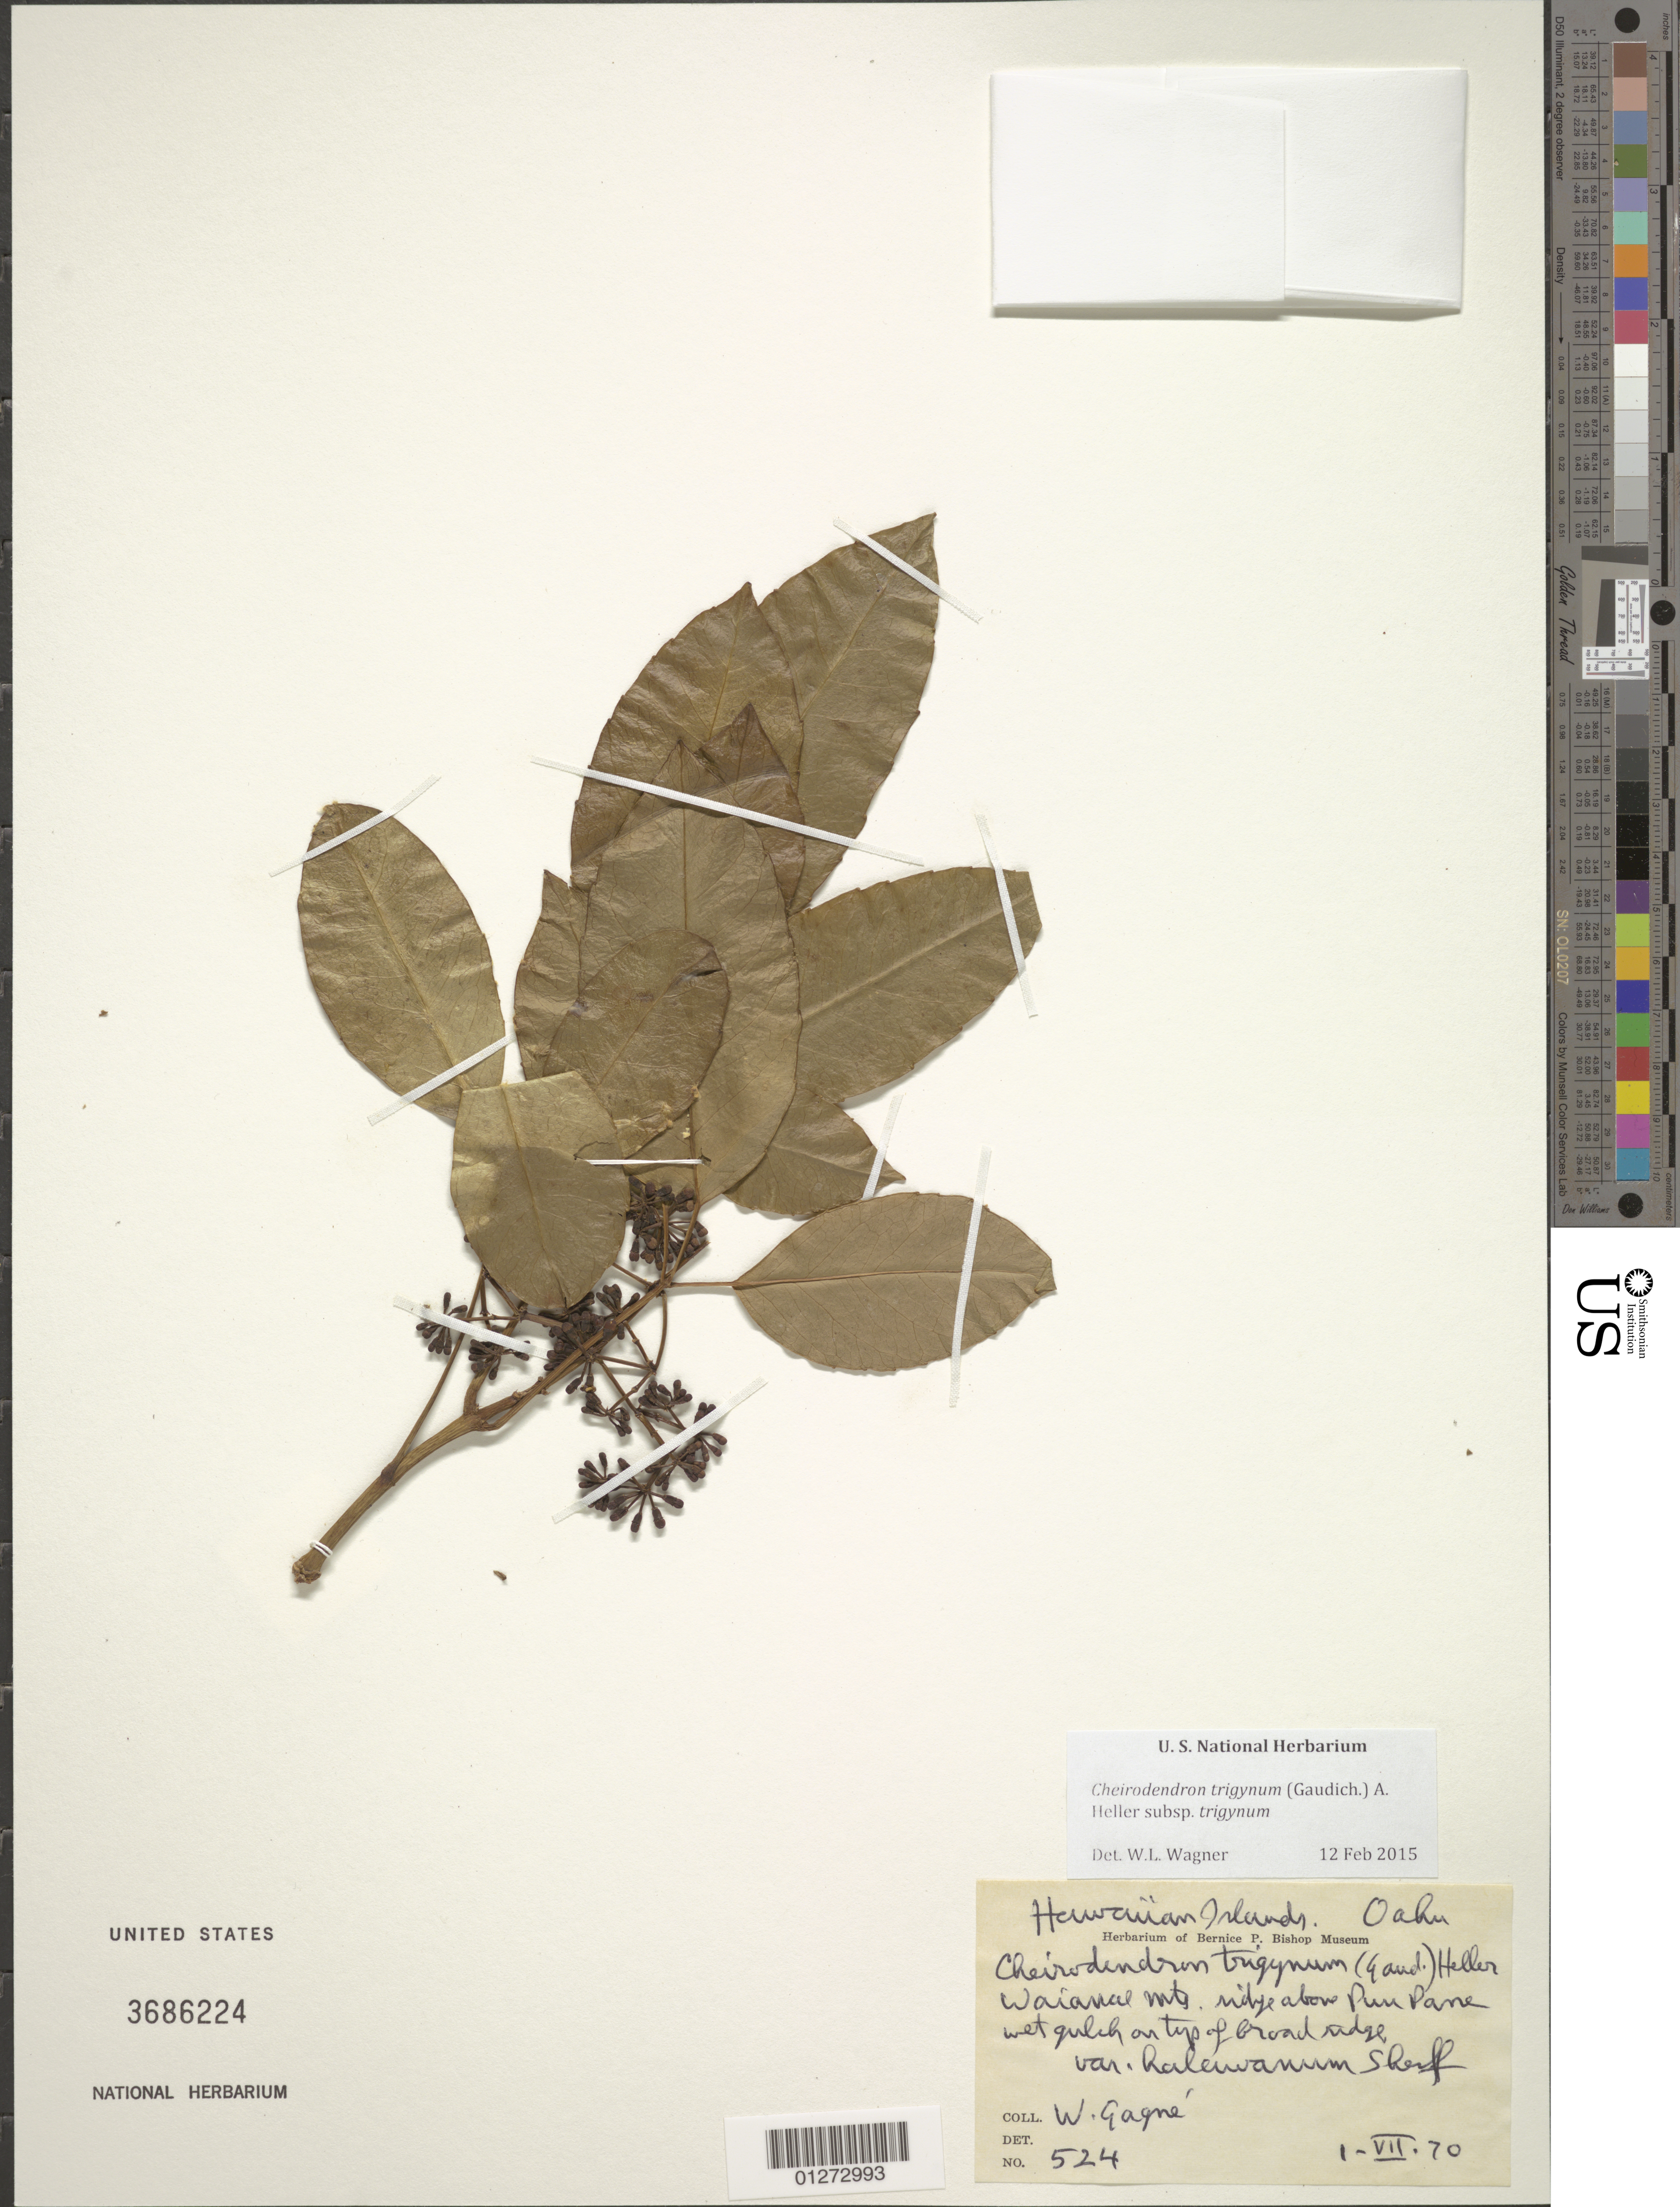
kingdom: Plantae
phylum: Tracheophyta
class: Magnoliopsida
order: Apiales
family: Araliaceae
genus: Cheirodendron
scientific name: Cheirodendron trigynum subsp. trigynum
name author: (Gaudich.) A. Heller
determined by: Wagner, W. L., (BOT), Smithsonian Institution - National Museum of Natural History (UNITED STATES)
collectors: W. Gagne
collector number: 524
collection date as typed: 1.VII.70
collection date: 1970-07-01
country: United States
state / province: Hawaii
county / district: Honolulu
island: Oahu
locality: Waianae Mts., ridge above Puu Pane, wet gulch on top of broad ridge.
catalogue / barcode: US 3686224